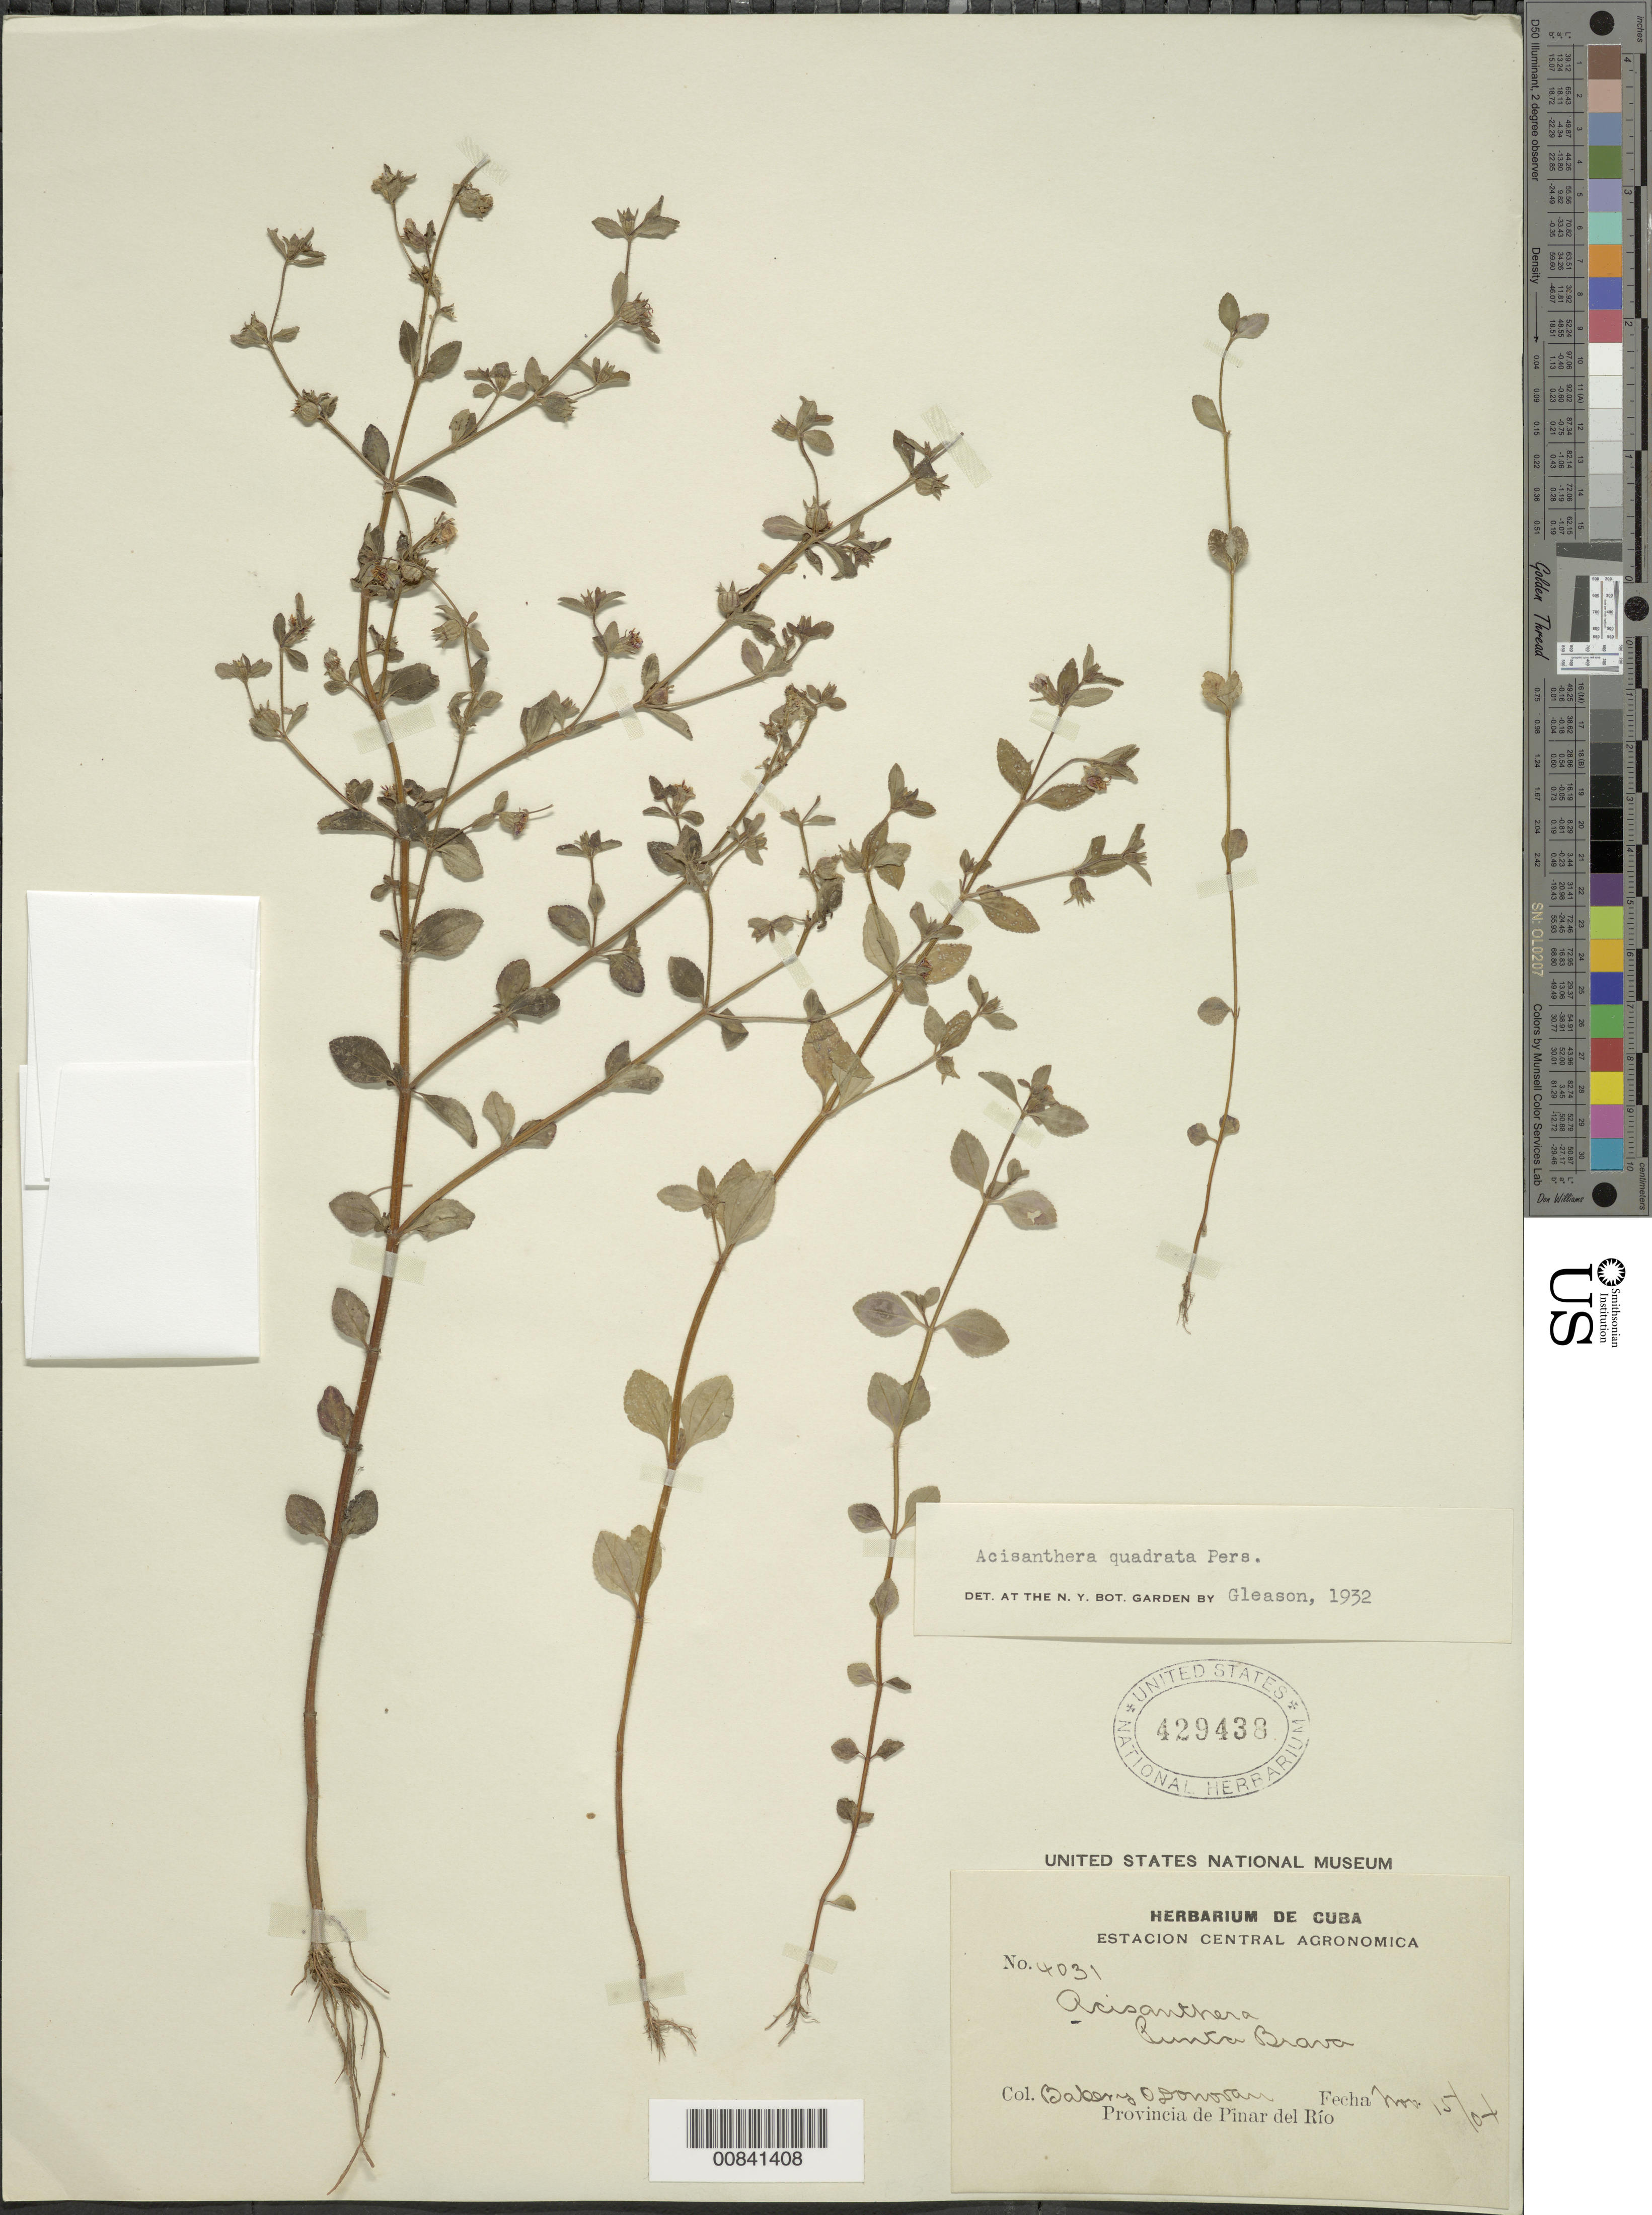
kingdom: Plantae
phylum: Tracheophyta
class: Magnoliopsida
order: Myrtales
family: Melastomataceae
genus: Acisanthera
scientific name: Acisanthera erecta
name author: Gleason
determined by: Nunes da Silva, Diego, (RB), Jardim Botanico do Rio de Janeiro - Herbario (BRAZIL)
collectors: C. F. Baker & E. O'Donovan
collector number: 4031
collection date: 1904-11-15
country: Cuba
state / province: Pinar del Rio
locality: Punta Brava.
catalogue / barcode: US 429438